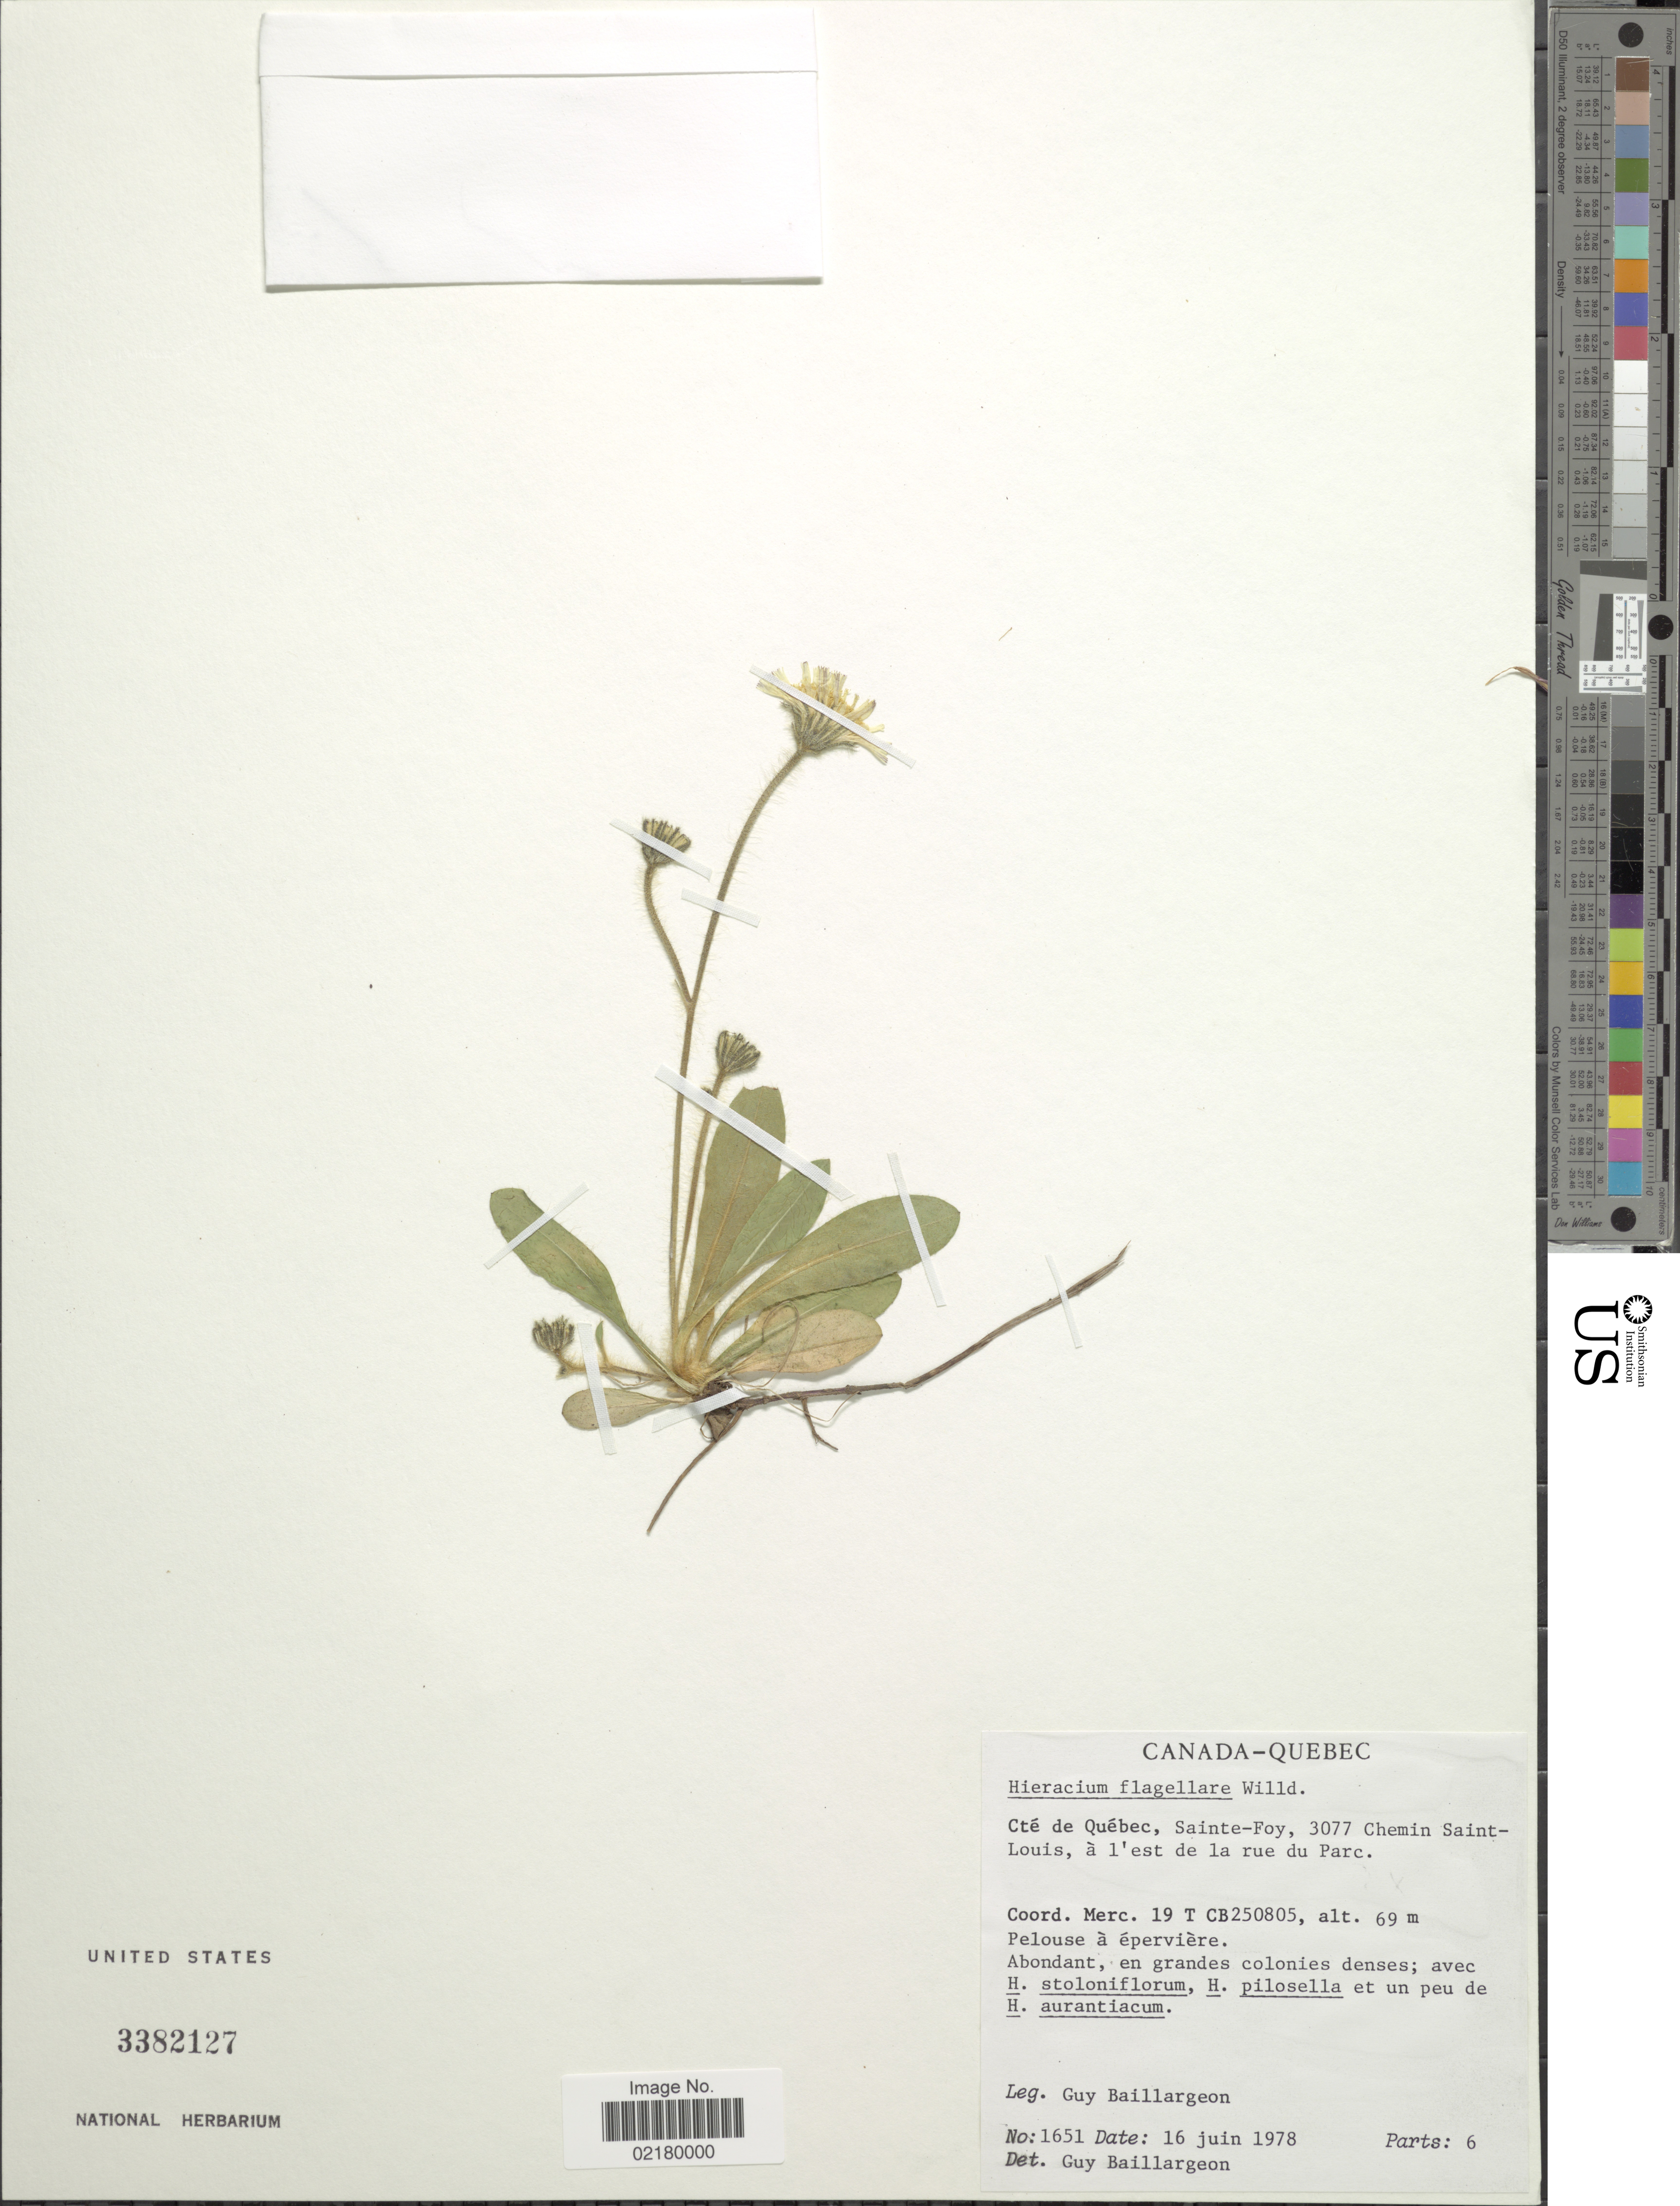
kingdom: Plantae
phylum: Tracheophyta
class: Magnoliopsida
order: Asterales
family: Asteraceae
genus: Hieracium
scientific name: Hieracium flagellare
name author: Willd.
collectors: G. Baillargeon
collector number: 1651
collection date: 1978-06-16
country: Canada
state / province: Quebec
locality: Cté de Québec, Sainte-Foy, 3077 Chemin Saint-Louis, à l'est de la rue du Parc. Coord. Merc. 19 T CB250805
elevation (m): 69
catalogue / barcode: US 3382127